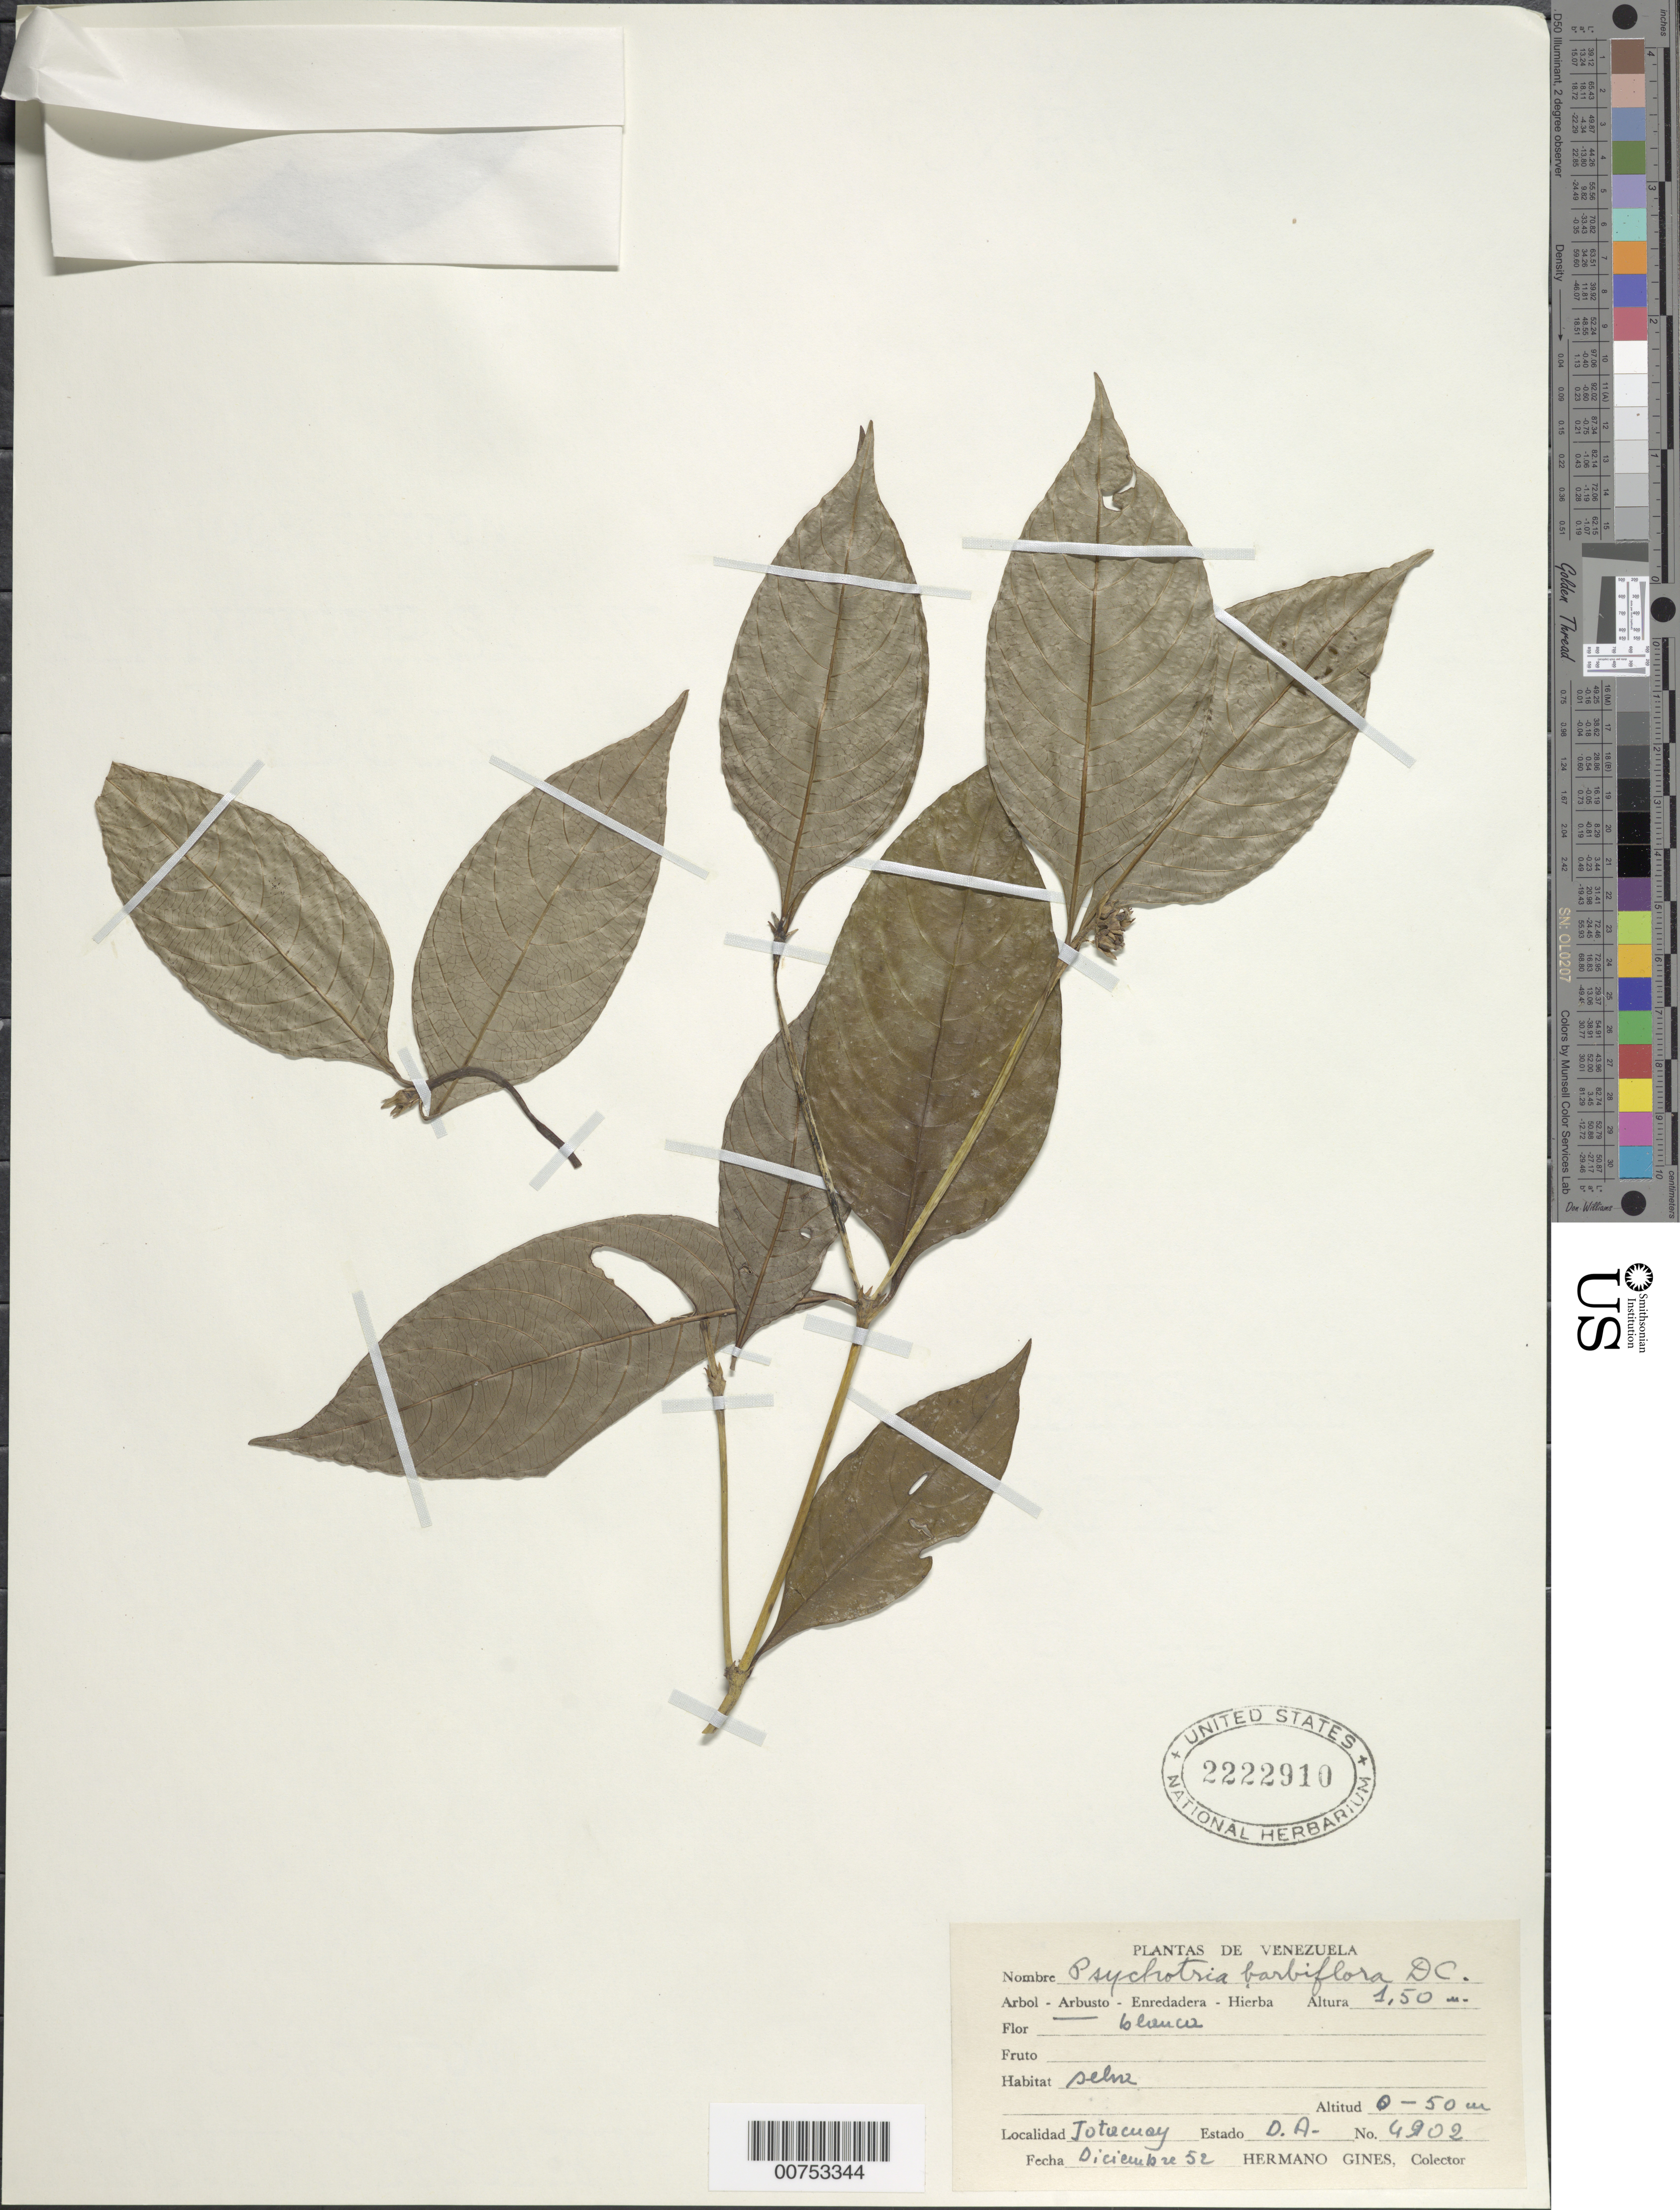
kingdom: Plantae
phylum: Tracheophyta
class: Magnoliopsida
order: Gentianales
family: Rubiaceae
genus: Psychotria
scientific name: Psychotria barbiflora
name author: DC.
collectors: H. Gines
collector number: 4902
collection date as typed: Dec-52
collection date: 1952-12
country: Venezuela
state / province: Delta Amacuro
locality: Jotacuay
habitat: Selva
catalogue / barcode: US 2222910